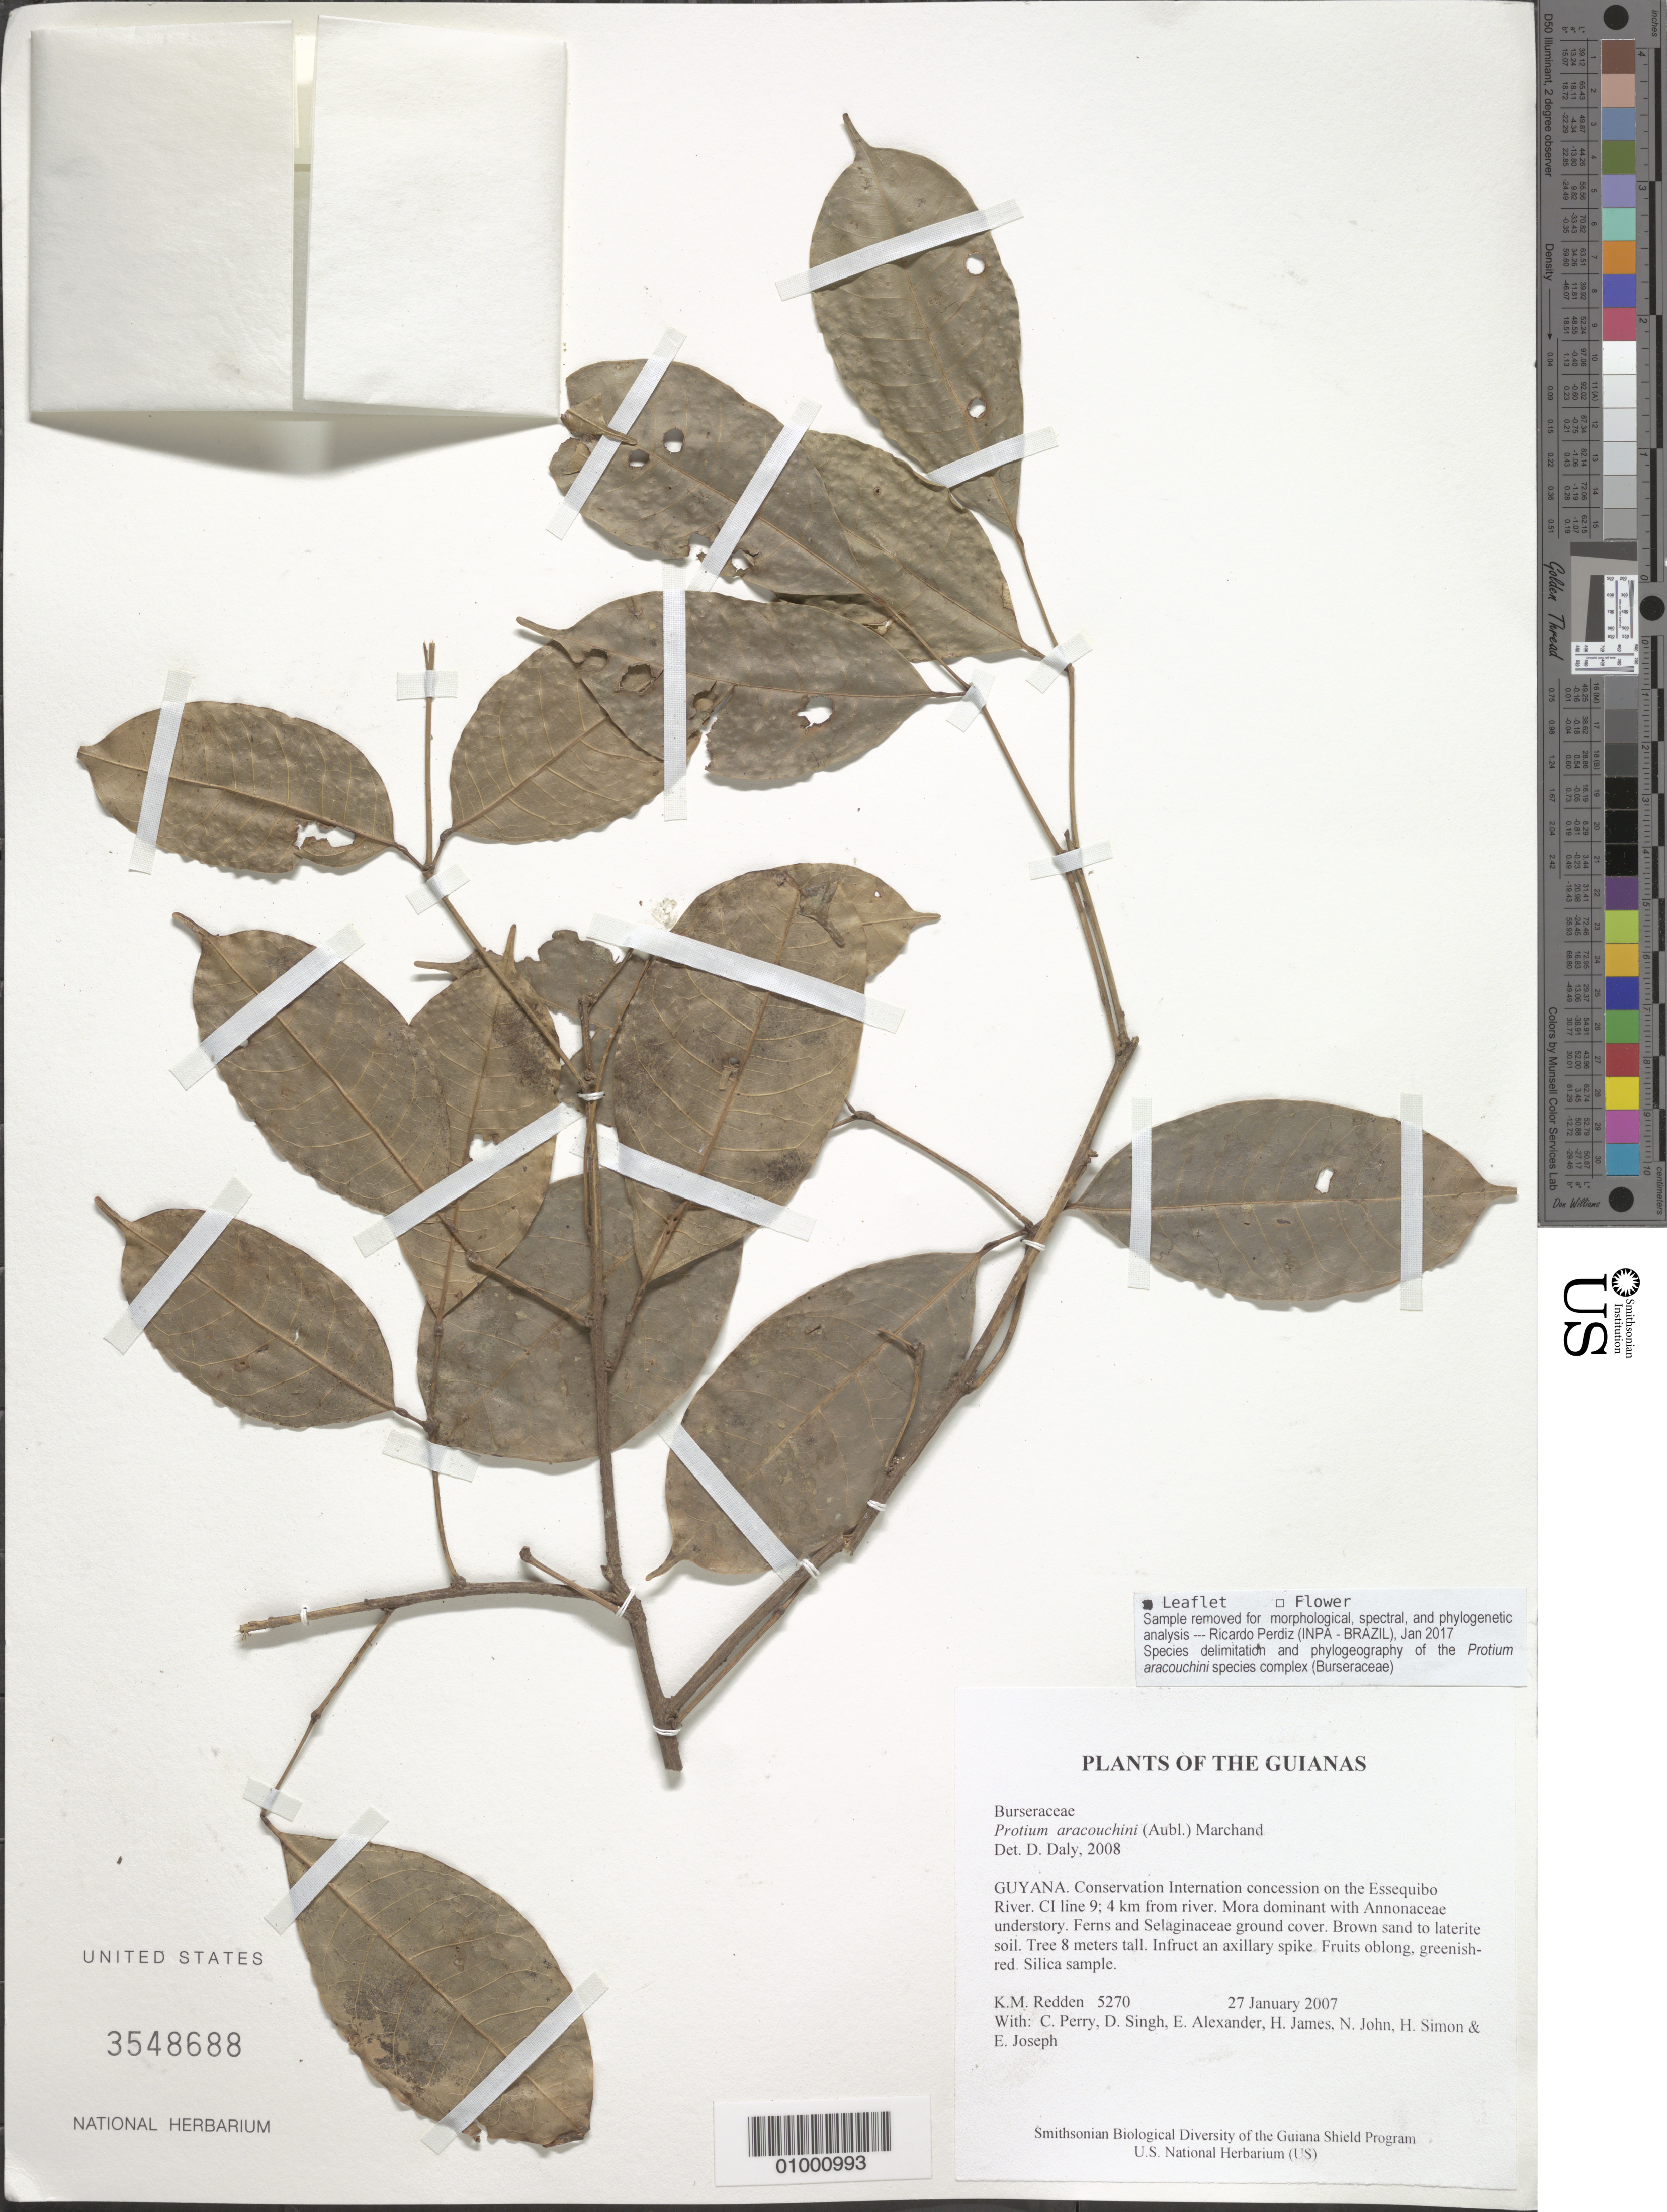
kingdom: Plantae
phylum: Tracheophyta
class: Magnoliopsida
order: Sapindales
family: Burseraceae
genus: Protium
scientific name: Protium aracouchini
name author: (Aubl.) Marchand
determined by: Daly, D. C.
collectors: K. M. Redden, C. Perry, D. Singh, E. Alexander, H. James, N. John, H. Simon & E. Joseph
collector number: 5270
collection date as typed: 27 January 2007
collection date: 2007-01-27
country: Guyana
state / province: U. Takutu-U. Essequibo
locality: Conservation International concession on the Essequibo River. CI line 9; 4 km from river.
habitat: Mora dominant with Annonaceae understory. Ferns and Selaginaceae ground cover. Brown sand to laterite soil.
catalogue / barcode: US 3548688